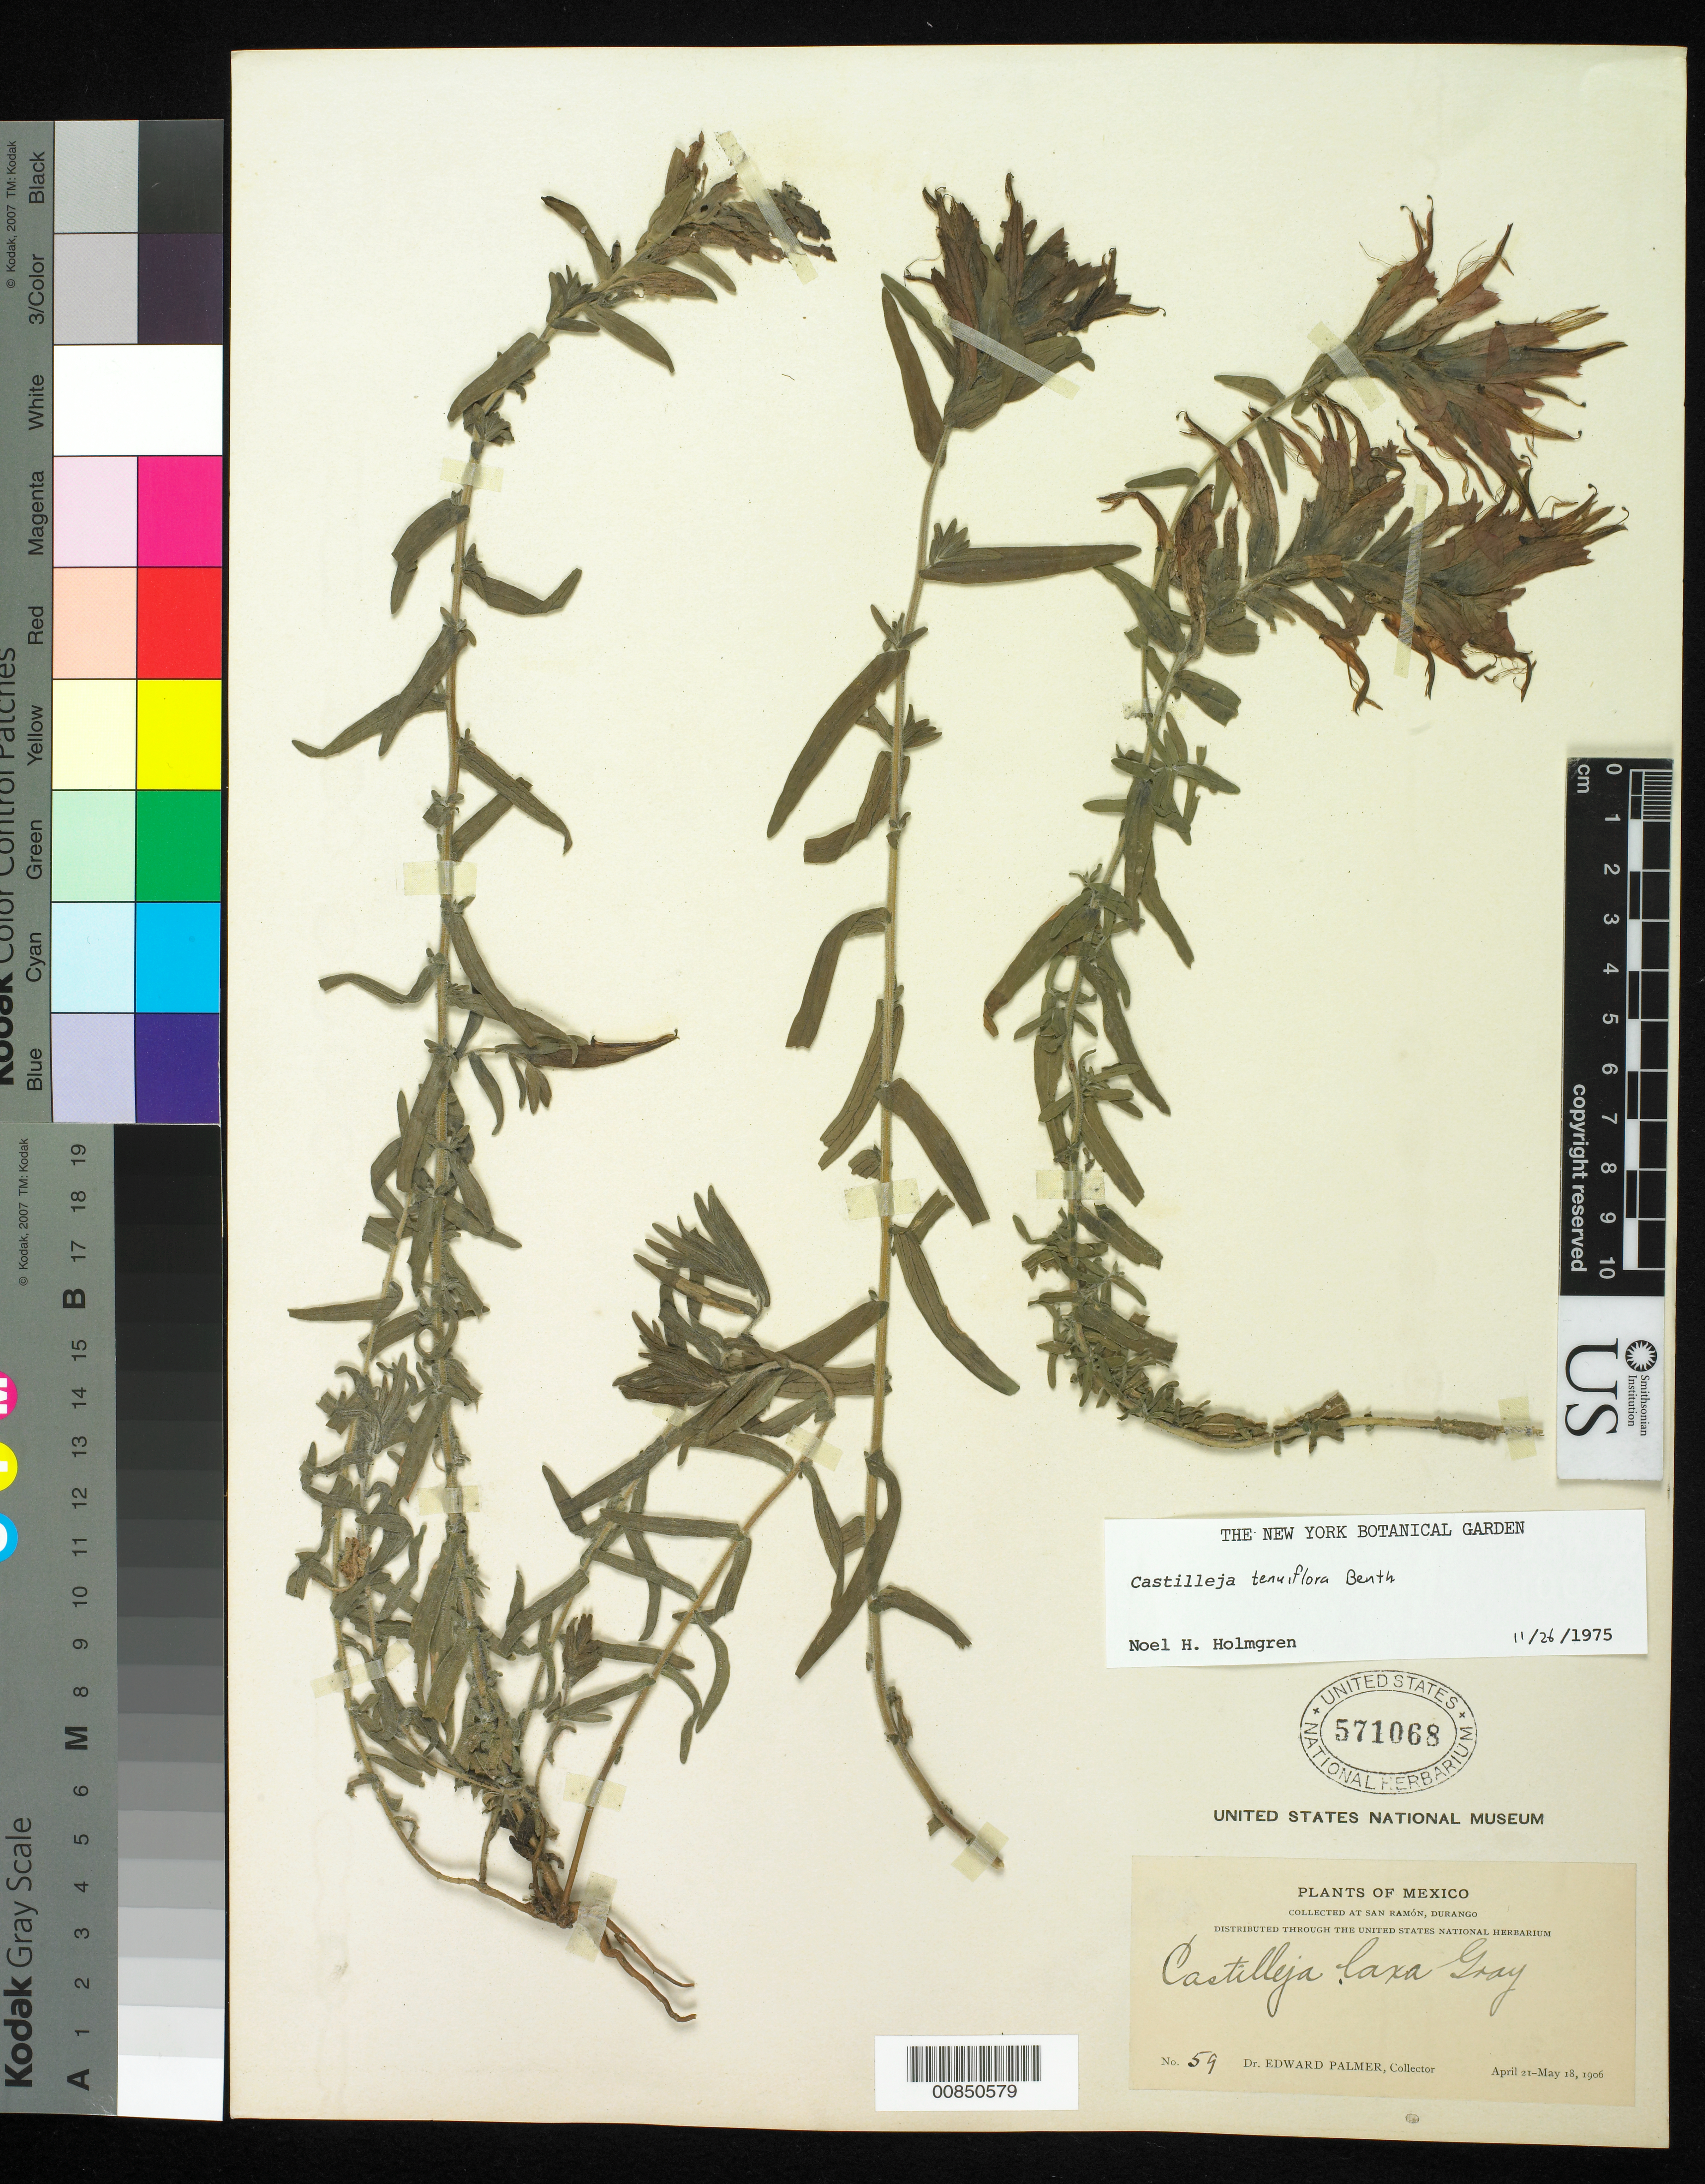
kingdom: Plantae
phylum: Tracheophyta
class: Magnoliopsida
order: Lamiales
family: Orobanchaceae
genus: Castilleja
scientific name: Castilleja tenuiflora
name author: Benth.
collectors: E. Palmer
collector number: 59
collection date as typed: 21 Apr 1906 to 18 May 1906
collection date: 1906-04-21/1906-05-18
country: Mexico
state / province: Durango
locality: San Ramón, Durango.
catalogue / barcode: US 571068